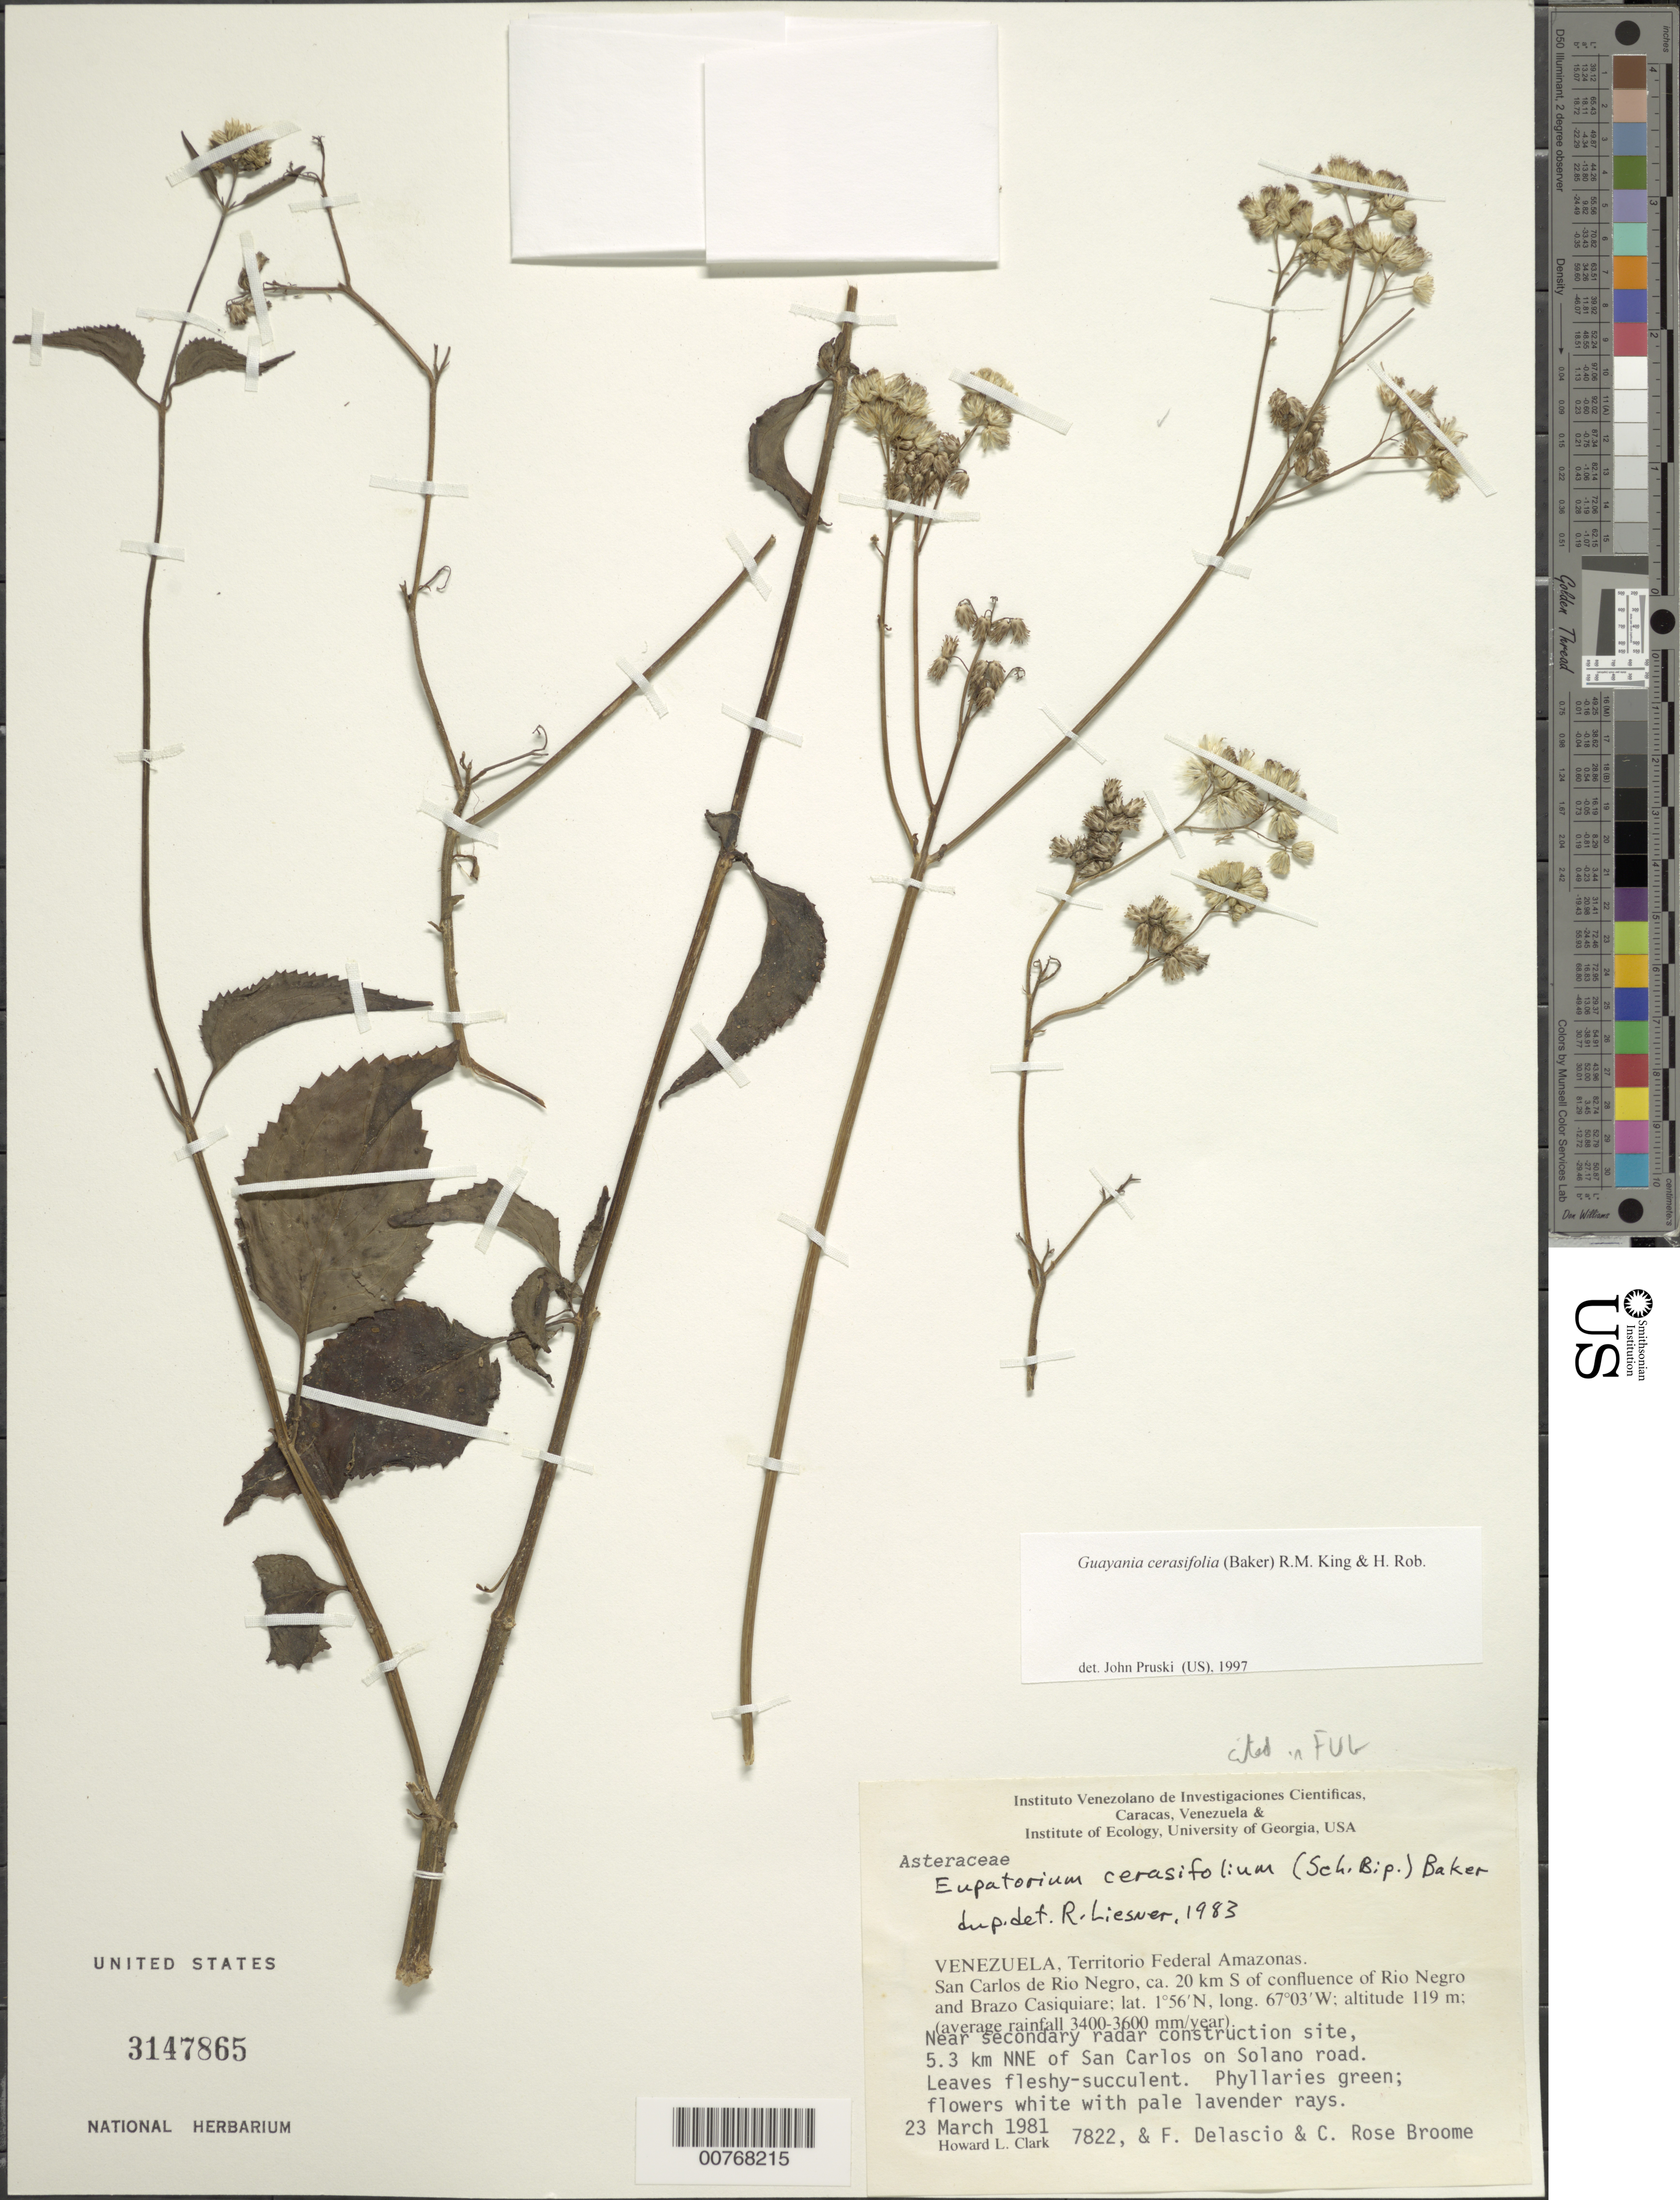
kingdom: Plantae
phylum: Tracheophyta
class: Magnoliopsida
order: Asterales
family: Asteraceae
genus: Guayania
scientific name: Guayania cerasifolia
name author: (Sch. Bip. ex Baker) R.M. King & H. Rob.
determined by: Liesner, R. L.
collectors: H. L. Clark, R. Delascio & C. Broome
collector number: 7822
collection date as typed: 23-Mar-81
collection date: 1981-03-23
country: Venezuela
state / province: Amazonas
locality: San Carlos de Río Negro, ca. 20 km S of confluence of Río Negro and Brazo Casiquiare, 5.3 km NNE of San Carlos on Solano rd.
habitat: Near secondary radar construction site, average rainfall 3400 - 3600 mm/year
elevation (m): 119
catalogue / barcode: US 3147865